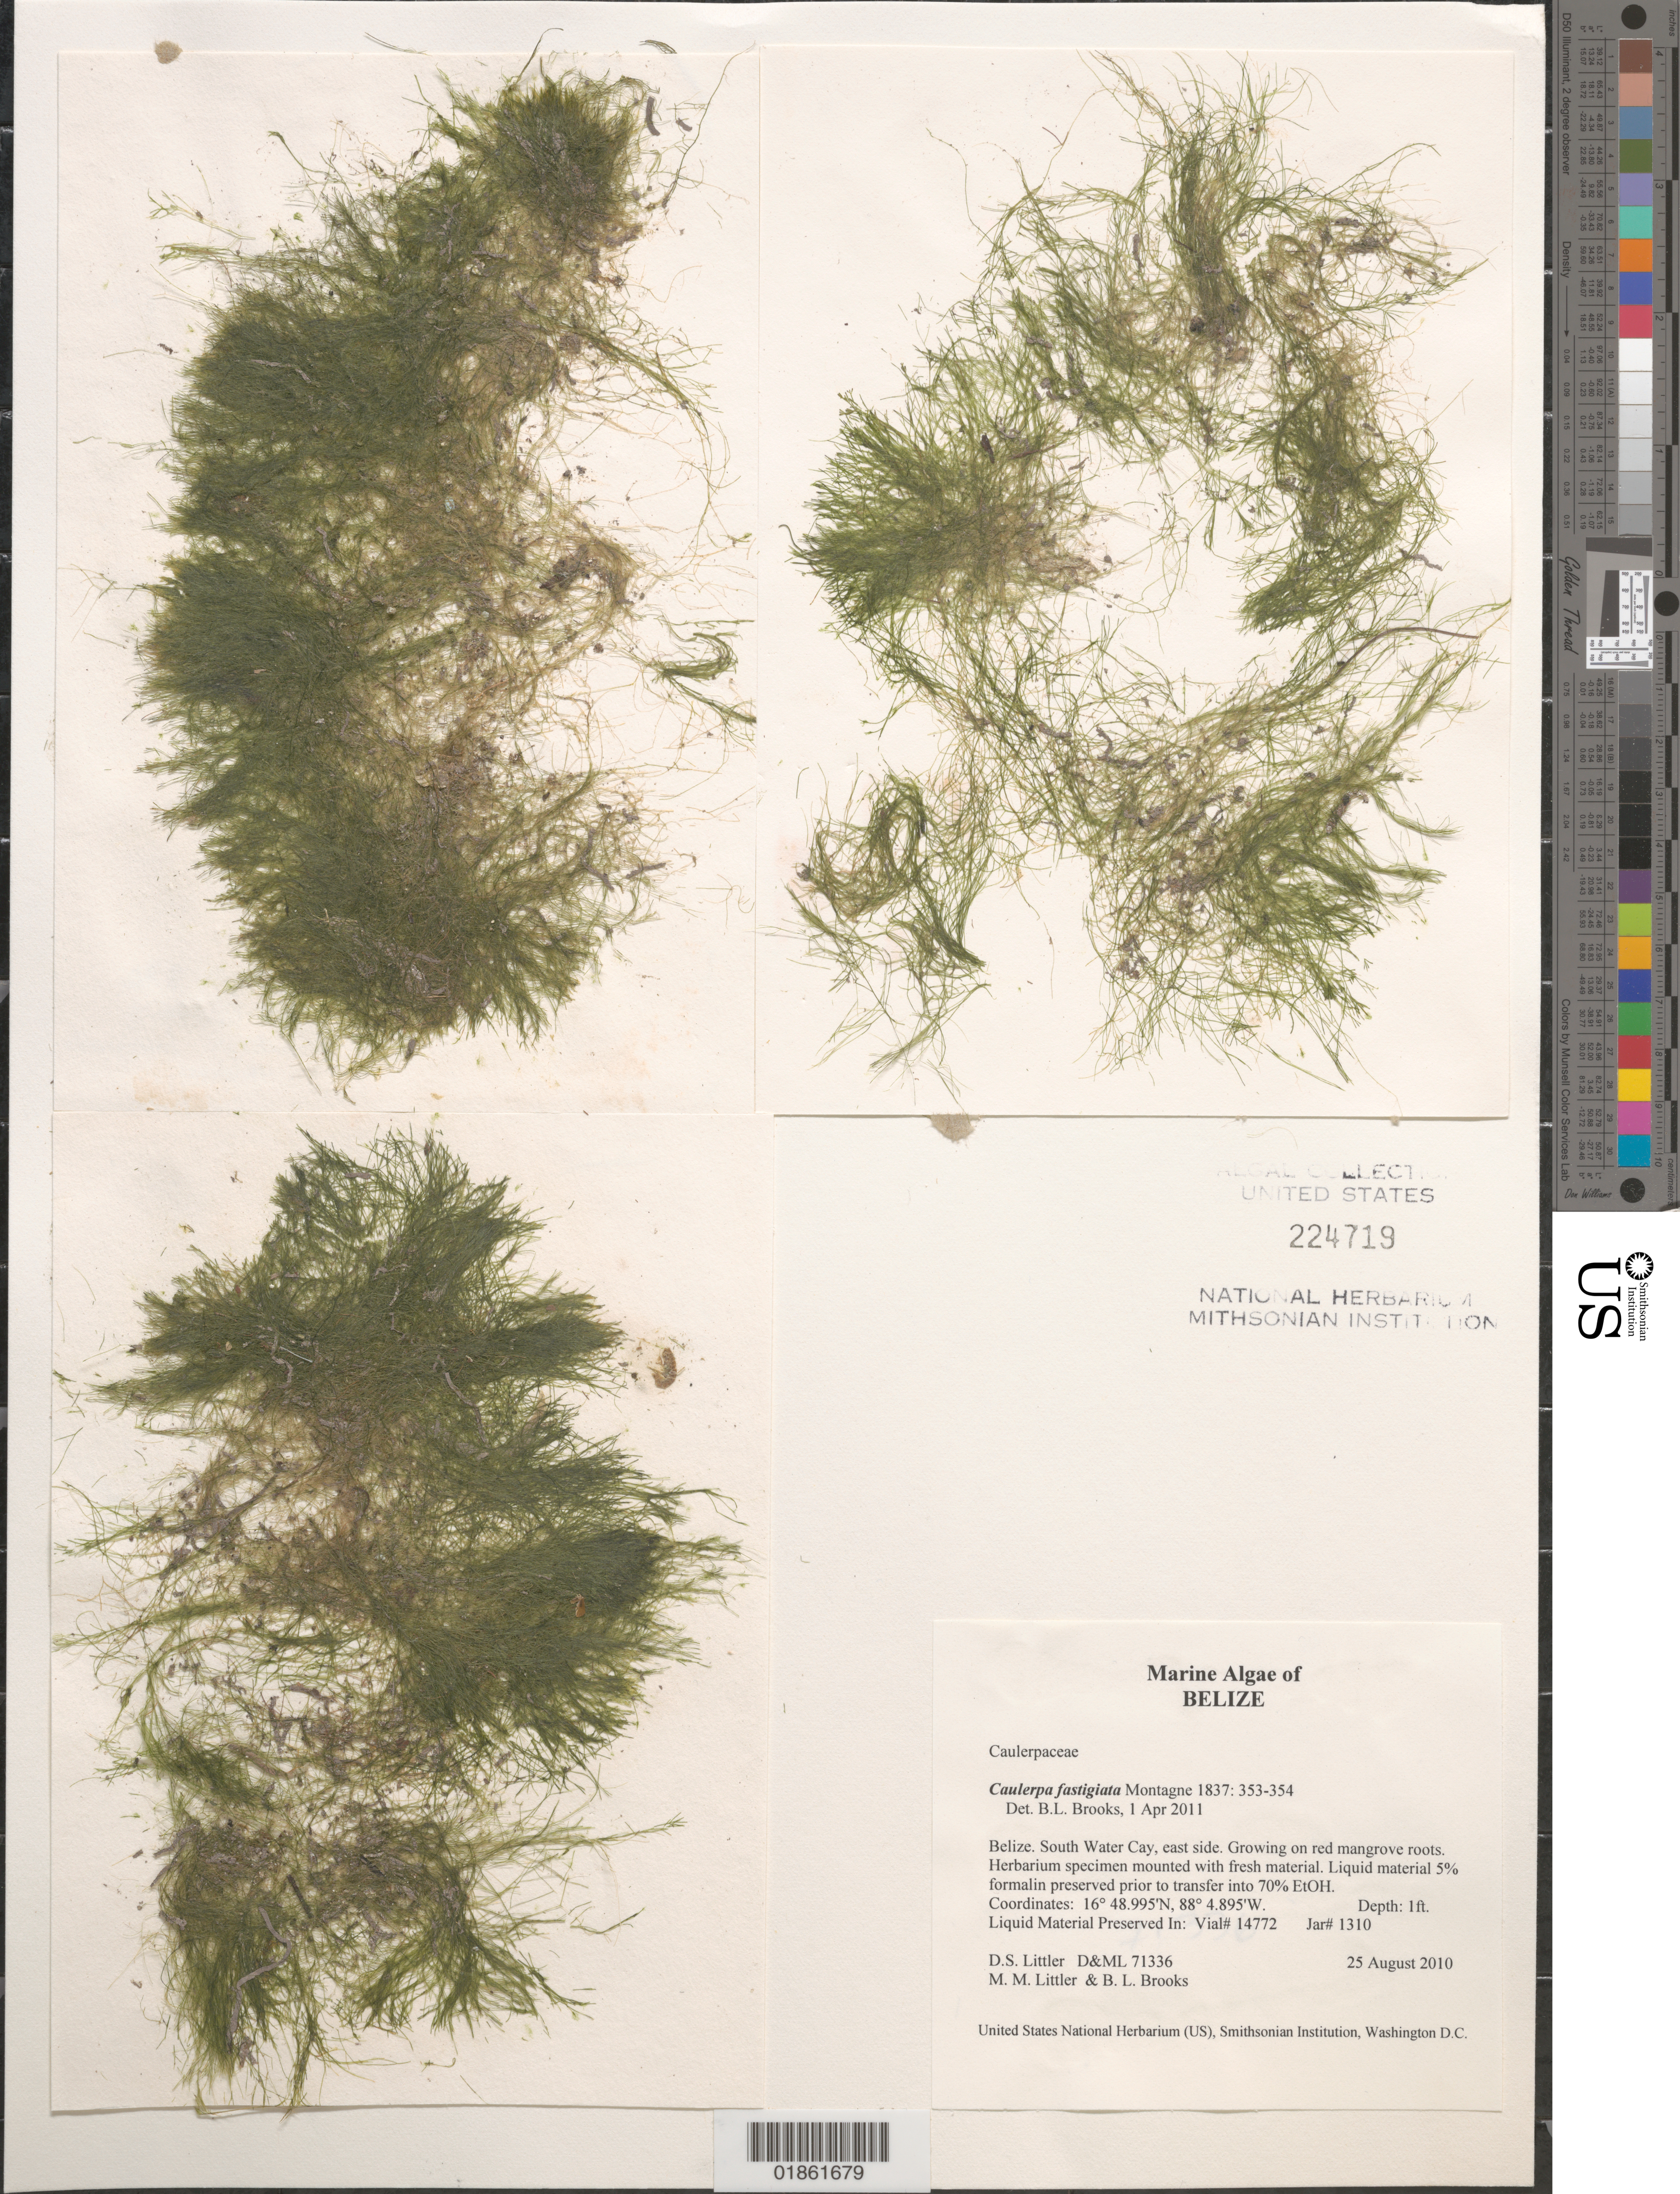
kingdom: Plantae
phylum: Chlorophyta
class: Ulvophyceae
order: Bryopsidales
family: Caulerpaceae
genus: Caulerpa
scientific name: Caulerpa fastigiata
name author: Mont.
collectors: B. Brooks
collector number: D&ML 71336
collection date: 2010-08-25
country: Belize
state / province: Stann Creek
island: South Water Cay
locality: South Water Cay. E side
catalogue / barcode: US 224719